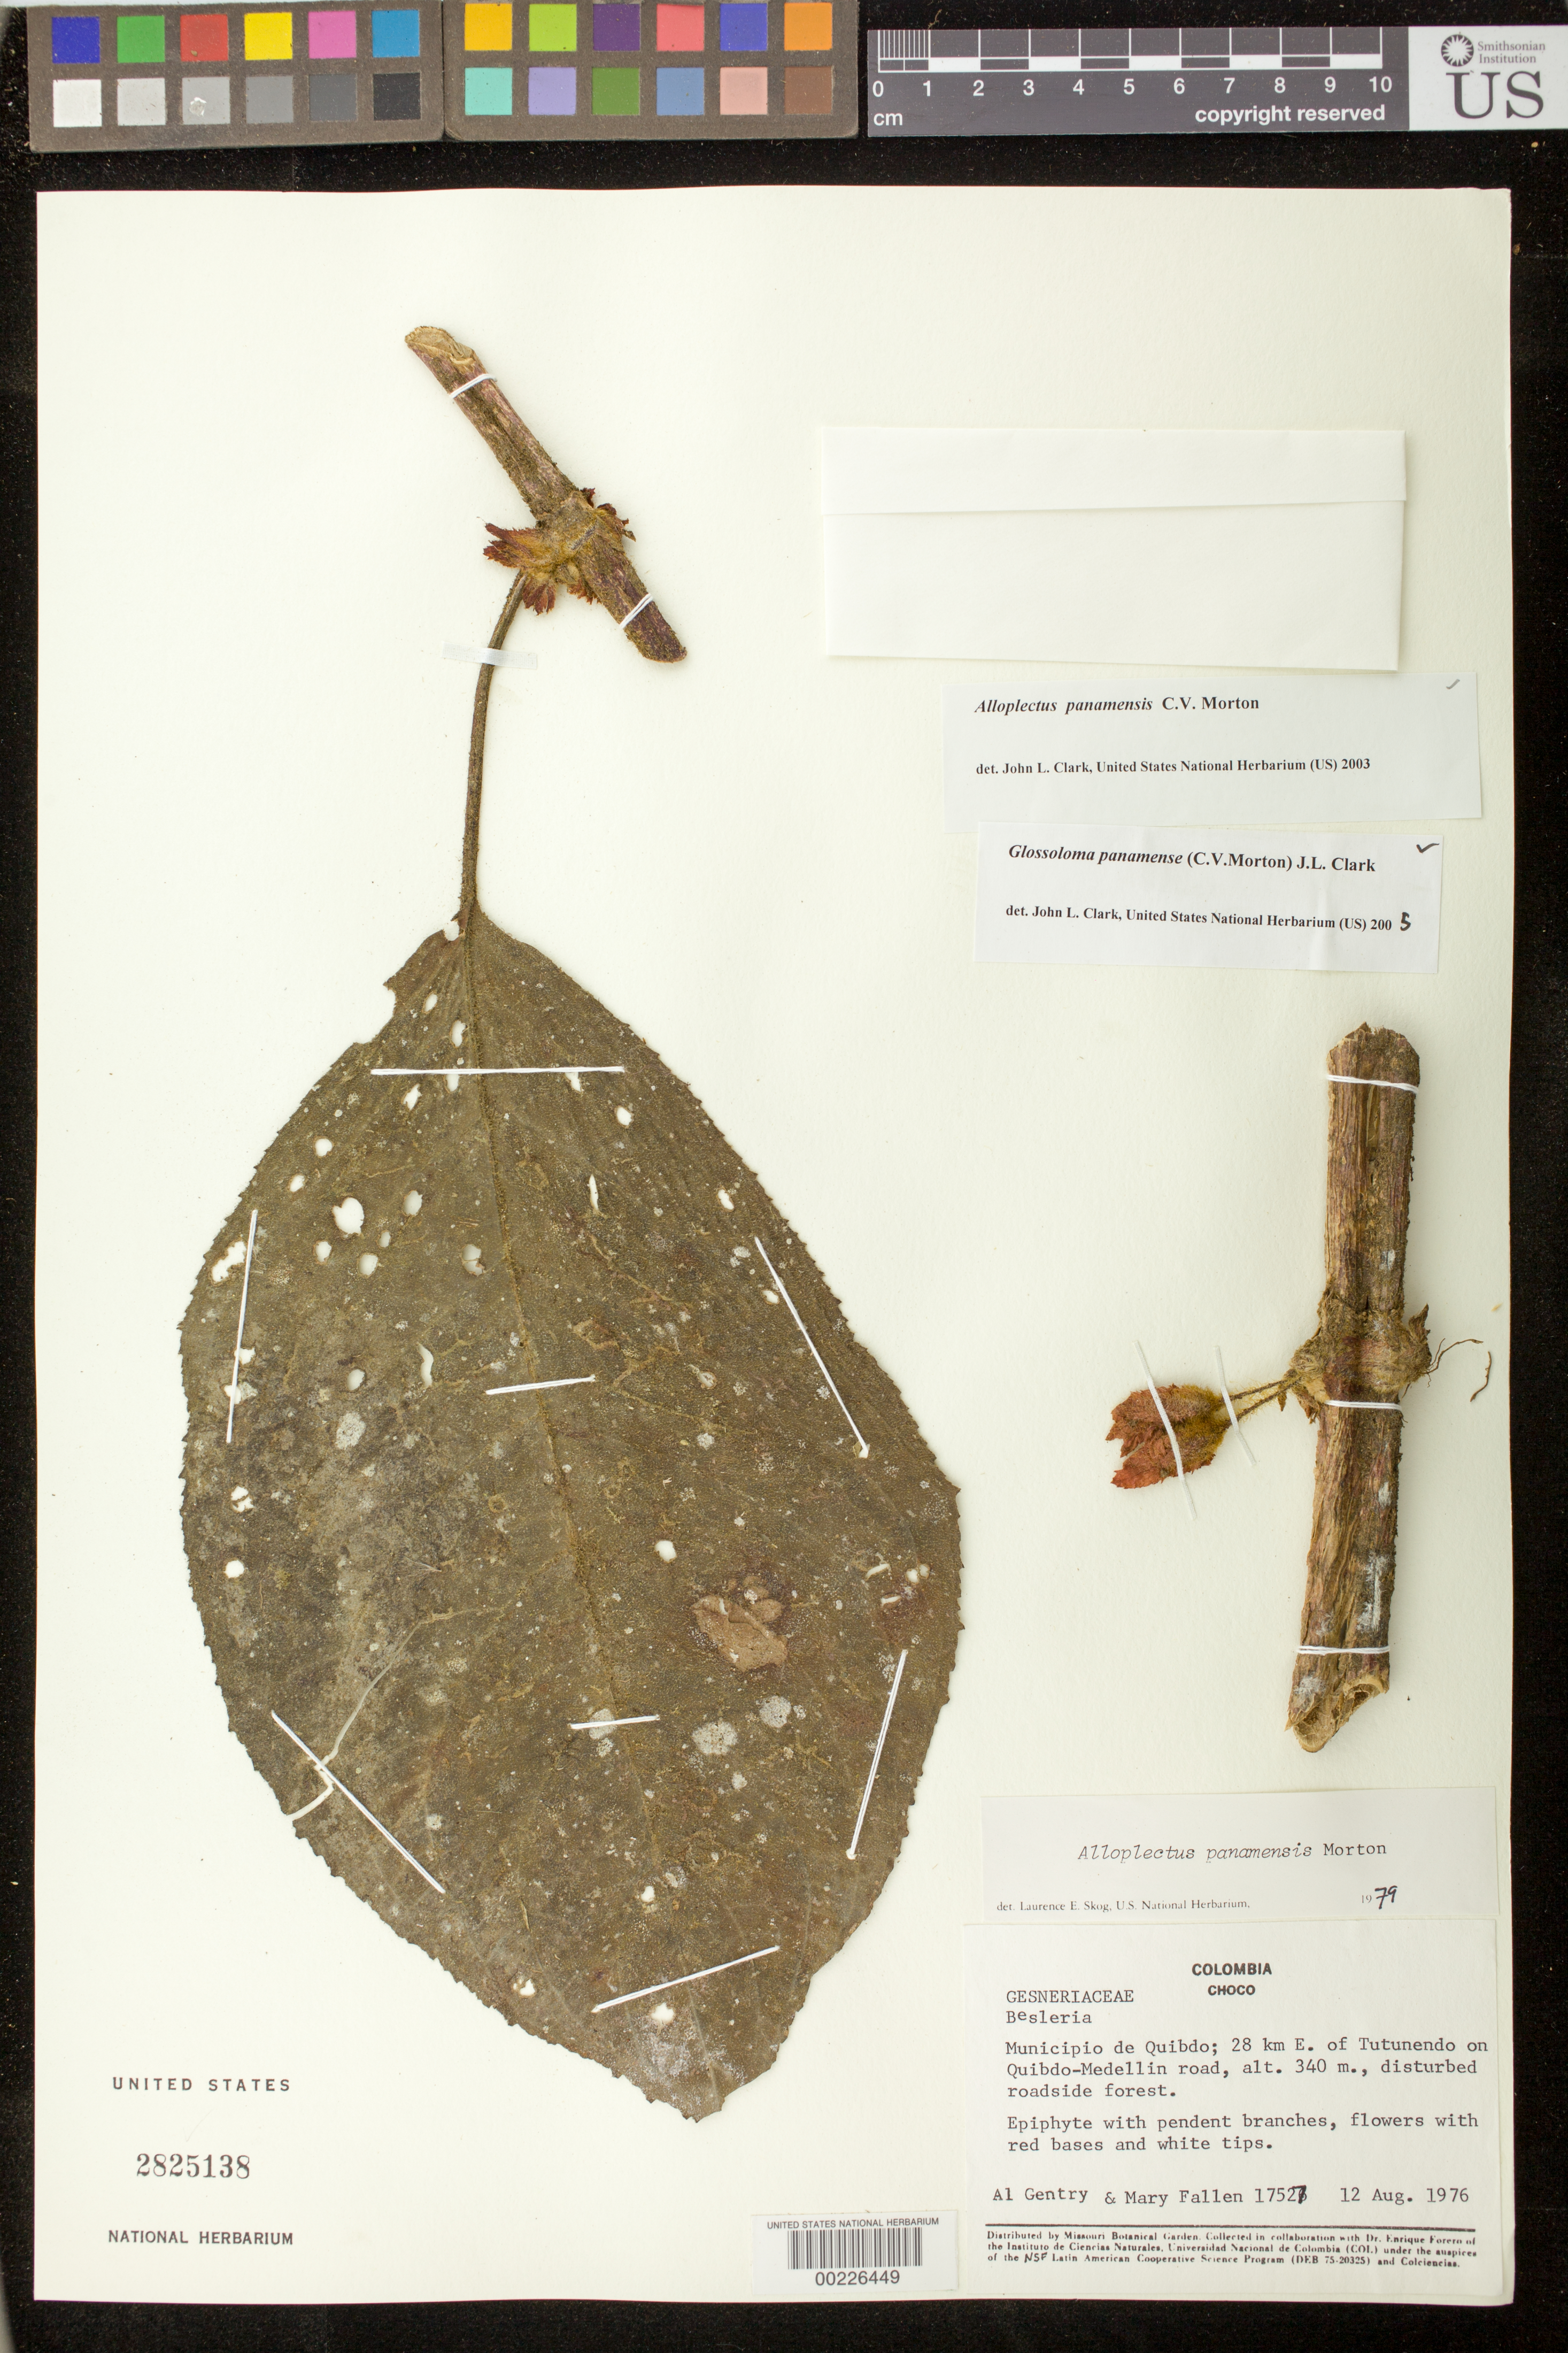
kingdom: Plantae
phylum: Tracheophyta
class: Magnoliopsida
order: Lamiales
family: Gesneriaceae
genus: Glossoloma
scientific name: Glossoloma panamense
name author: (C.V. Morton) J.L. Clark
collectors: A. H. Gentry & M. Fallen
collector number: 17527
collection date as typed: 12 Aug 1976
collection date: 1976-08-12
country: Colombia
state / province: Chocó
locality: Mpio. de Quibdo, 28 km E of Tutnendo onh Quibdo-Medillin road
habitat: Disturbed roadside forest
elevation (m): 340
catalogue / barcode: US 2825138